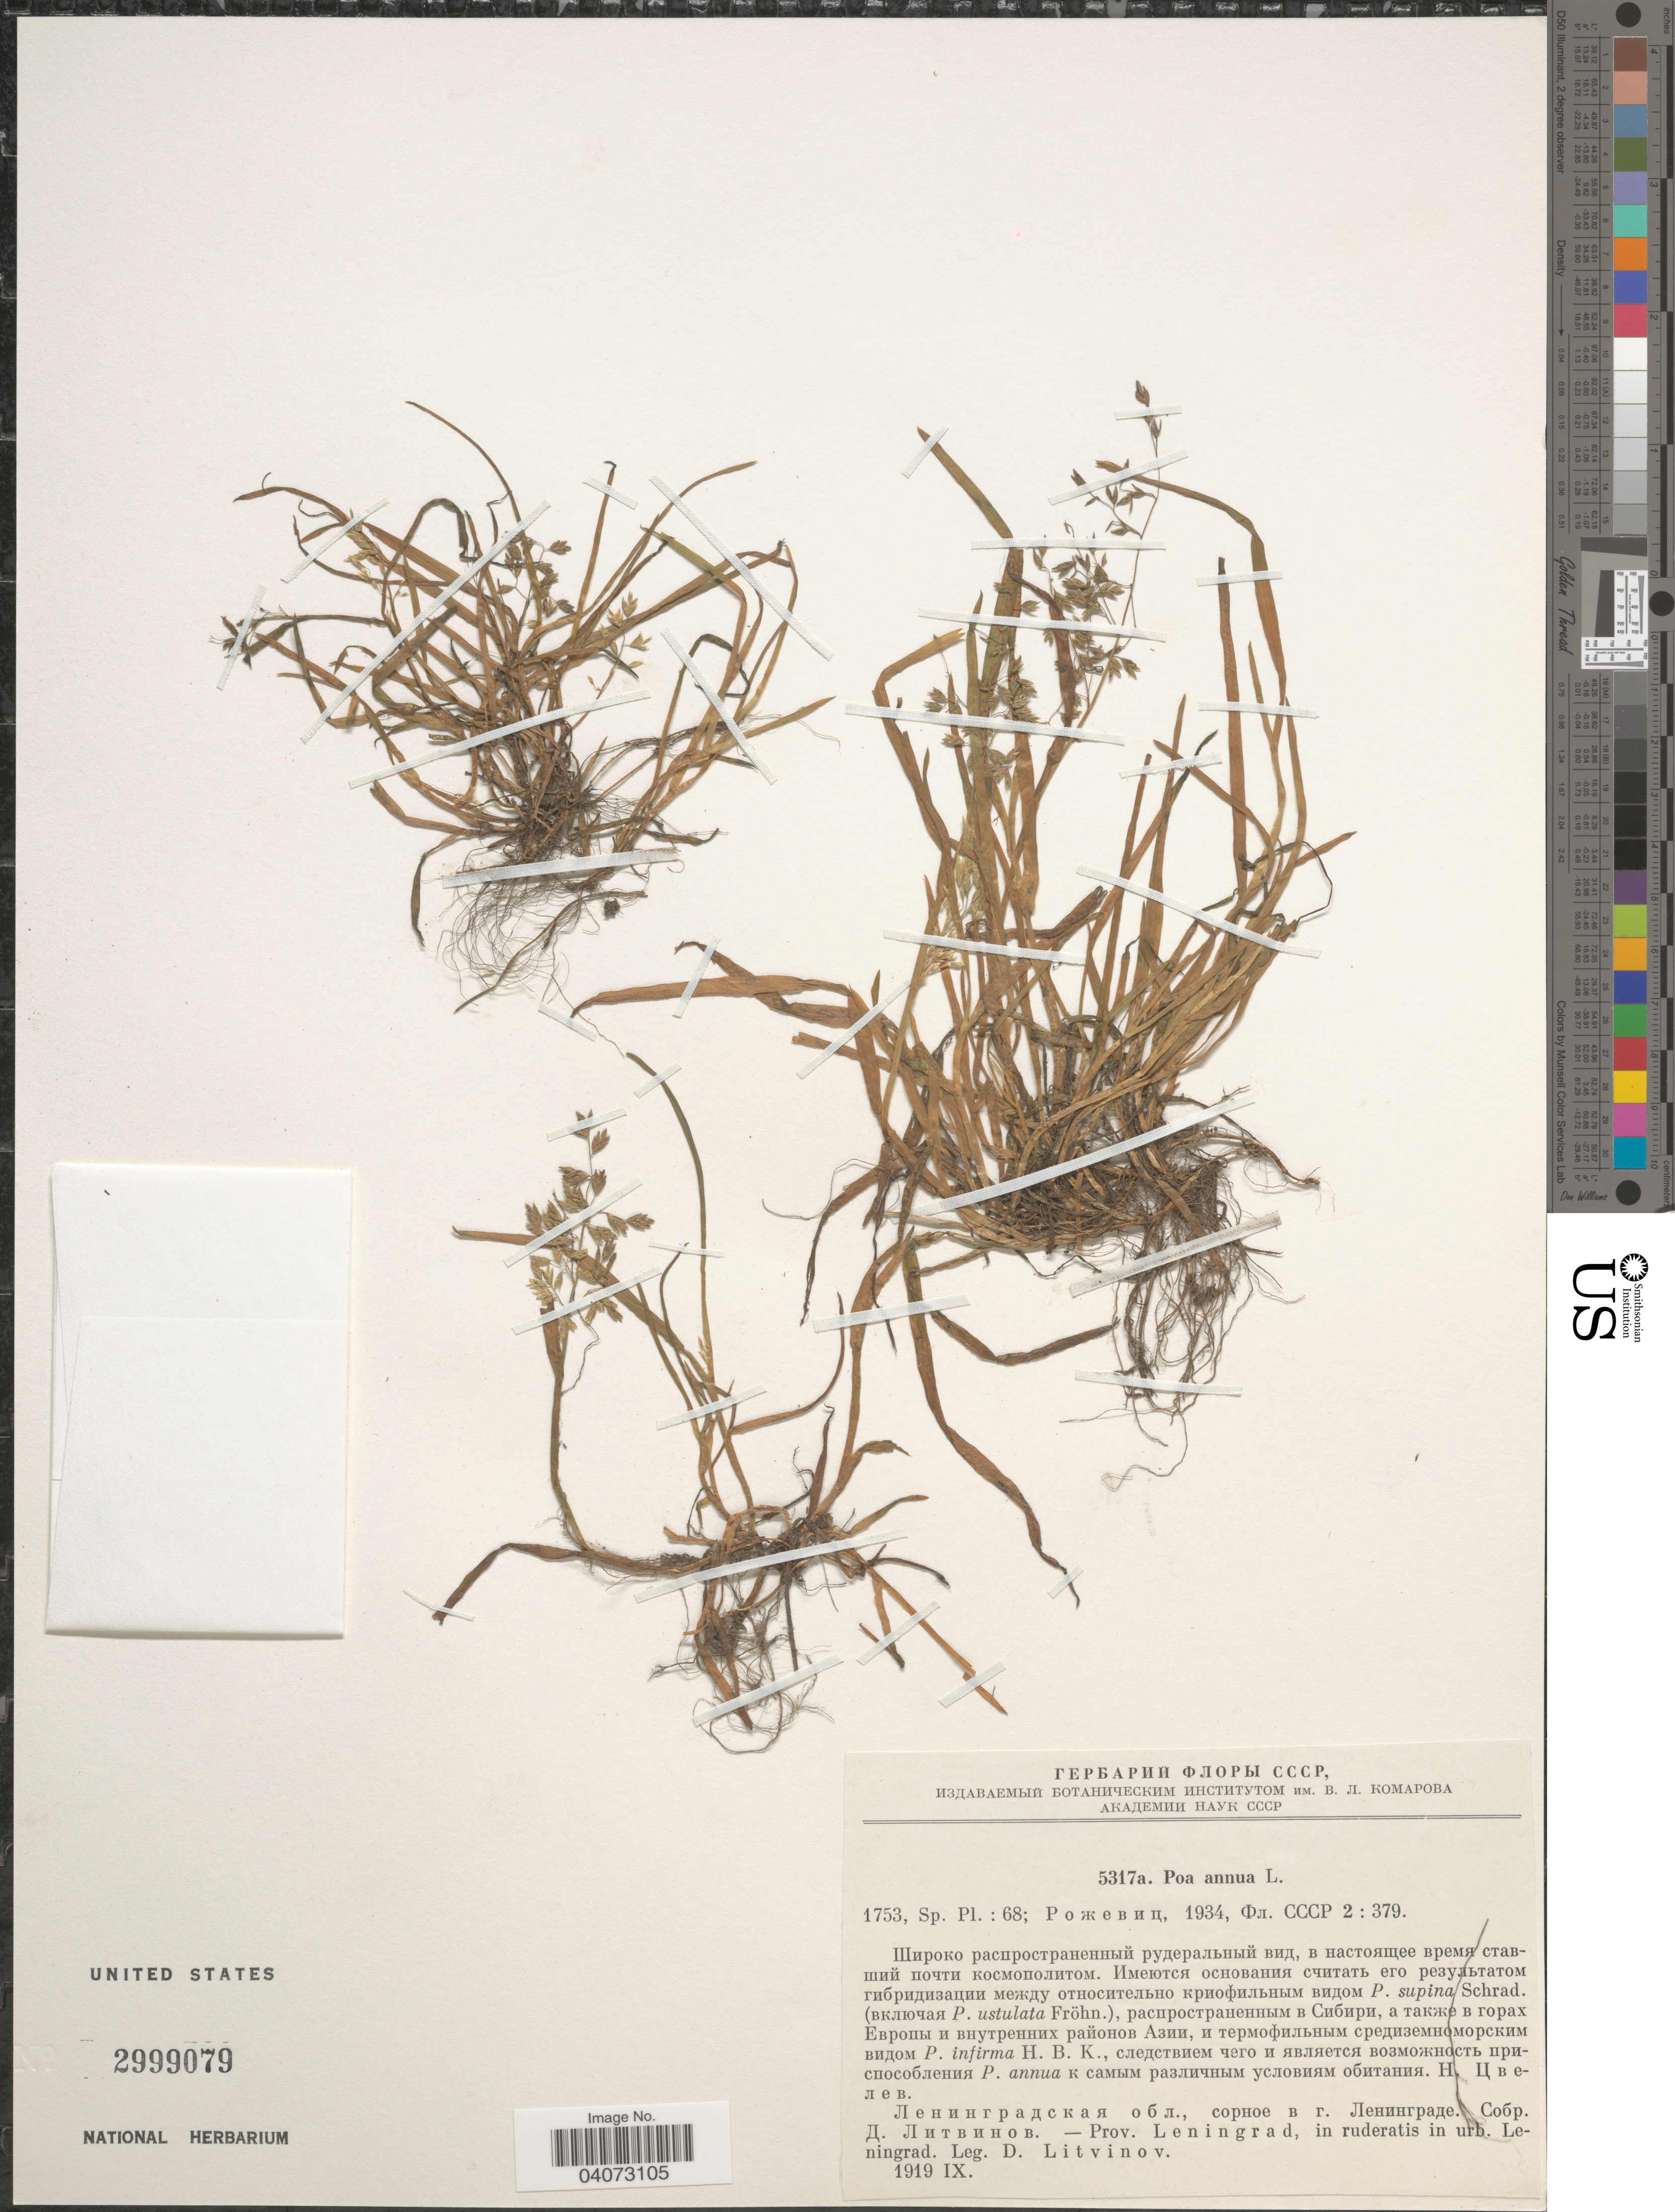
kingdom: Plantae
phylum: Tracheophyta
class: Liliopsida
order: Poales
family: Poaceae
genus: Poa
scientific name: Poa annua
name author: L.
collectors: D. Litvinov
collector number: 5317a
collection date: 1919-09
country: Russian Federation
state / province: Leningrad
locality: Prov. Leningrad, in ruderatis in urb. Leningrad.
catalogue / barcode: US 2999079